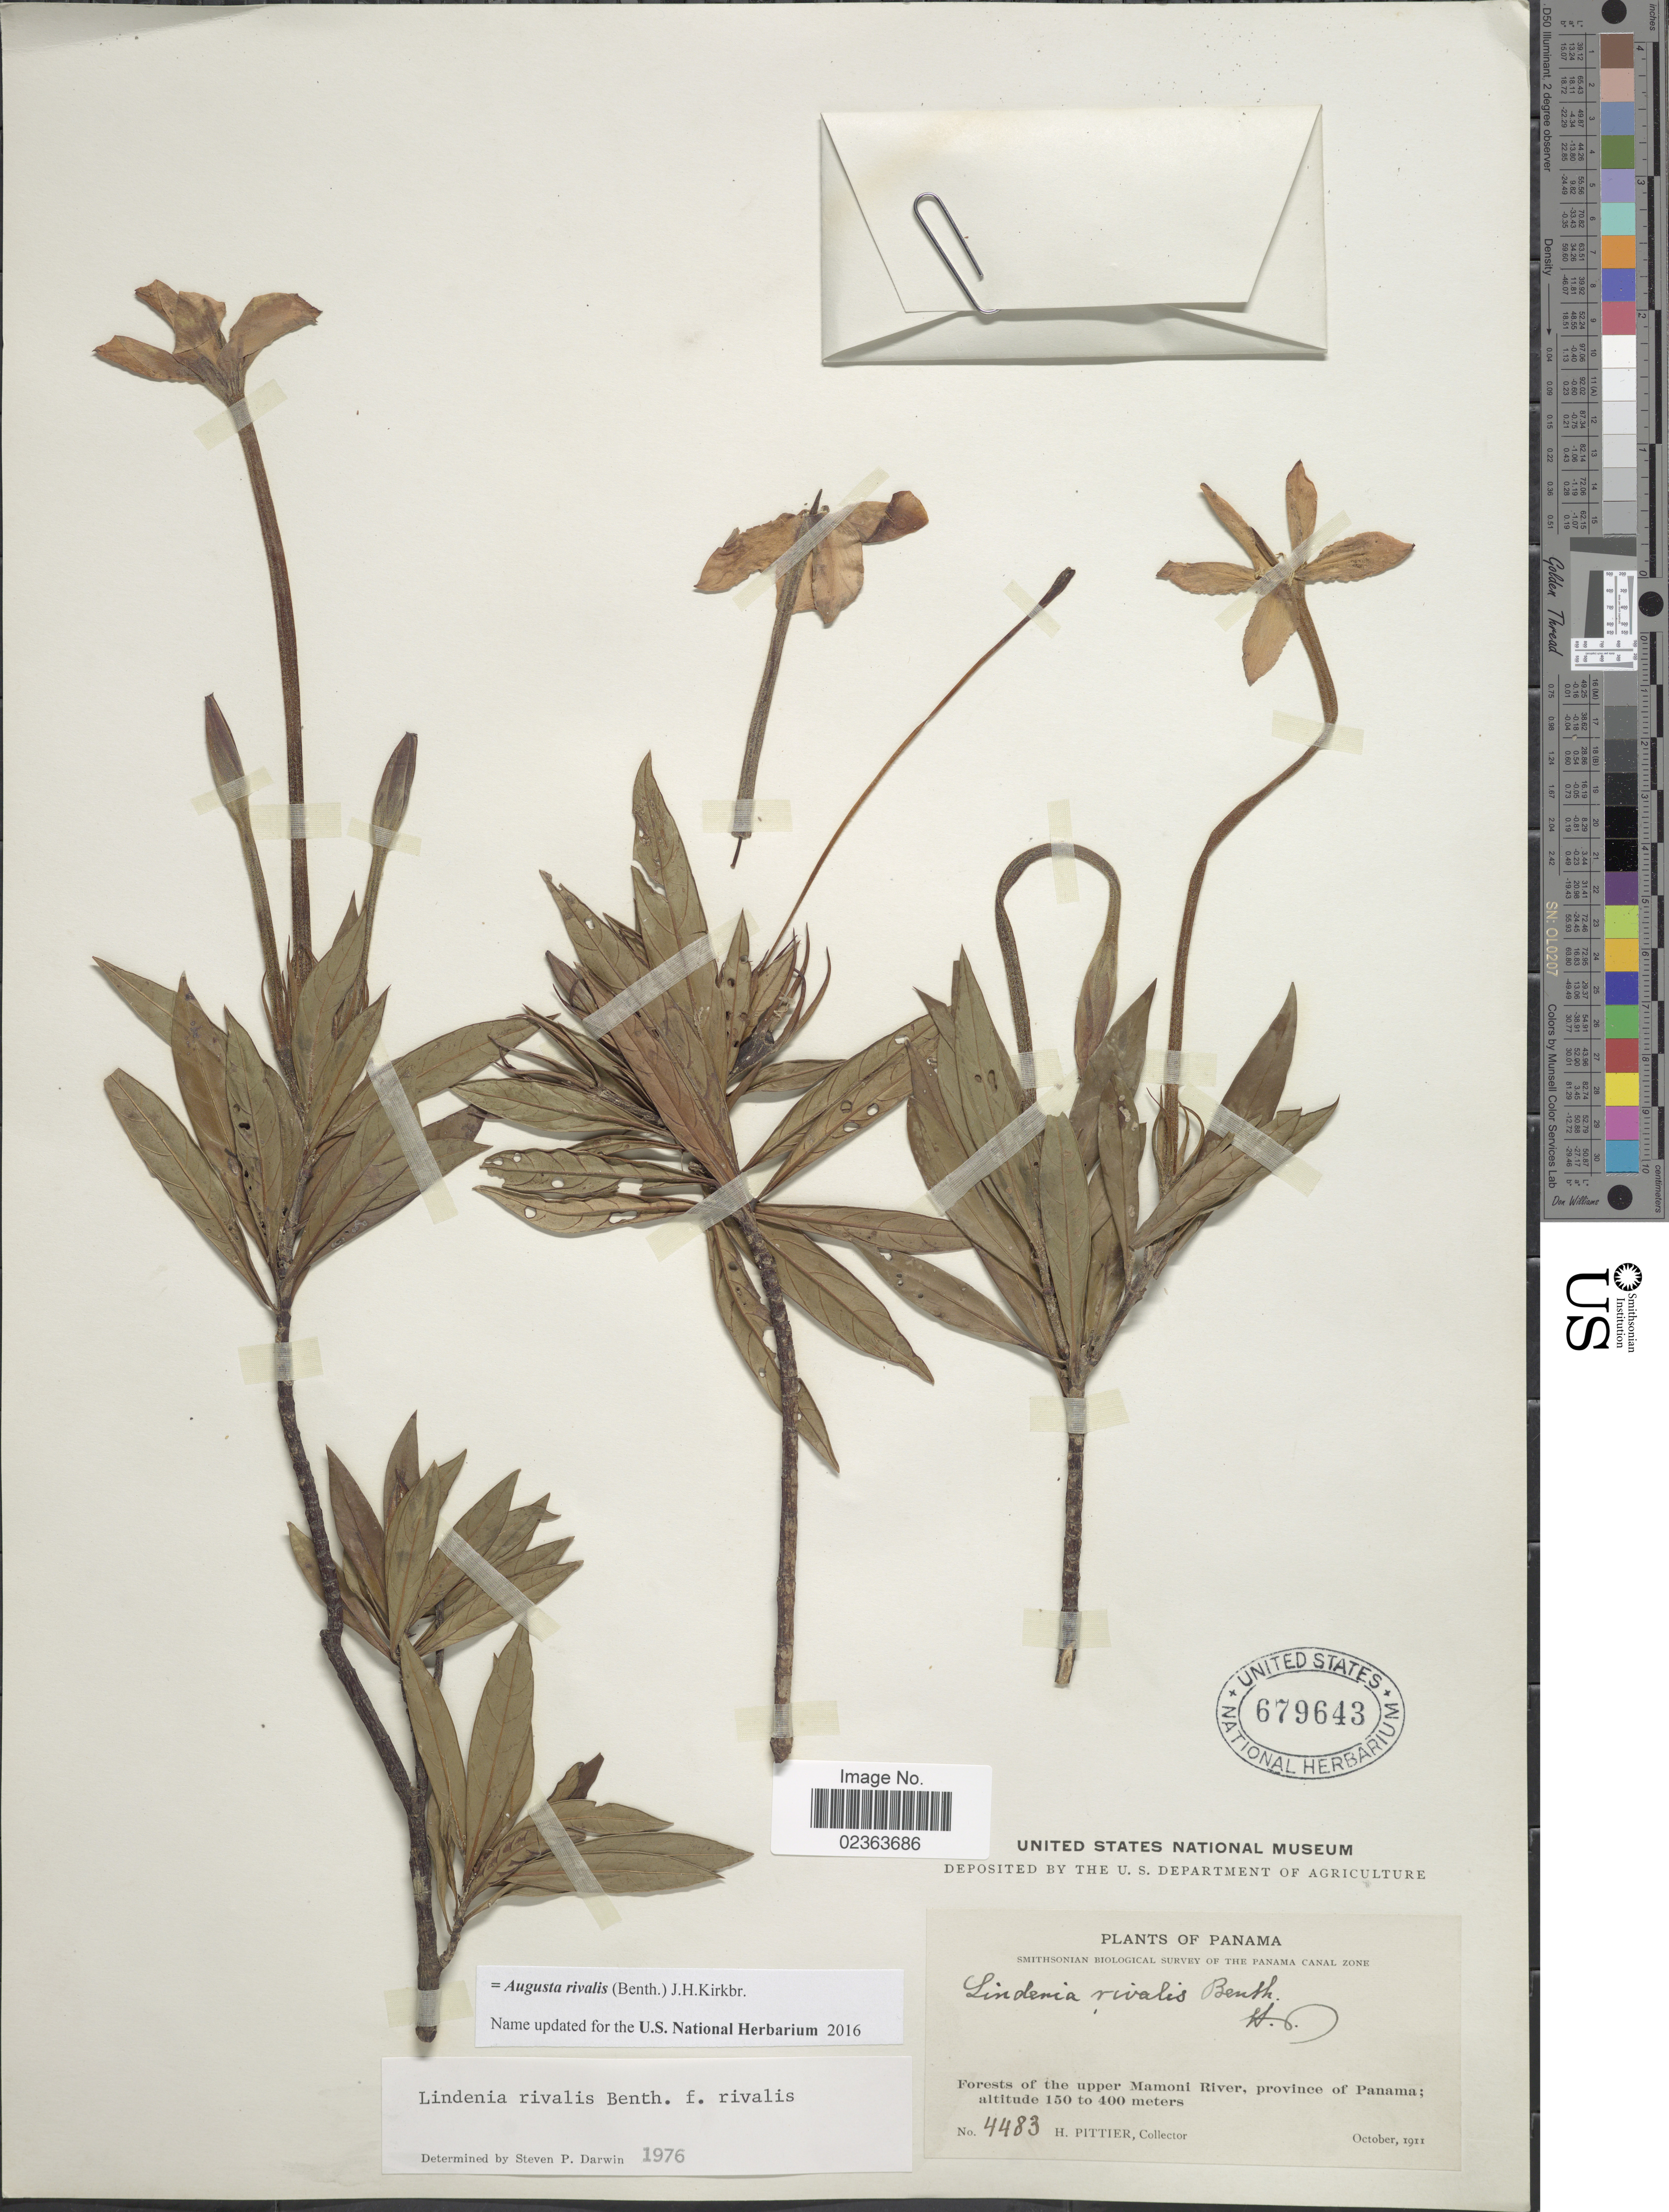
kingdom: Plantae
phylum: Tracheophyta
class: Magnoliopsida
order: Gentianales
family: Rubiaceae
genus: Augusta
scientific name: Augusta rivalis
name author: (Benth.) J.H. Kirkbr.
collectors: H. F. Pittier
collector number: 4483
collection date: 1911-10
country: Panama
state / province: Panamá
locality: Forest of the upper Mamoni River, province of Panama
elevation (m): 150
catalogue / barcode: US 679643